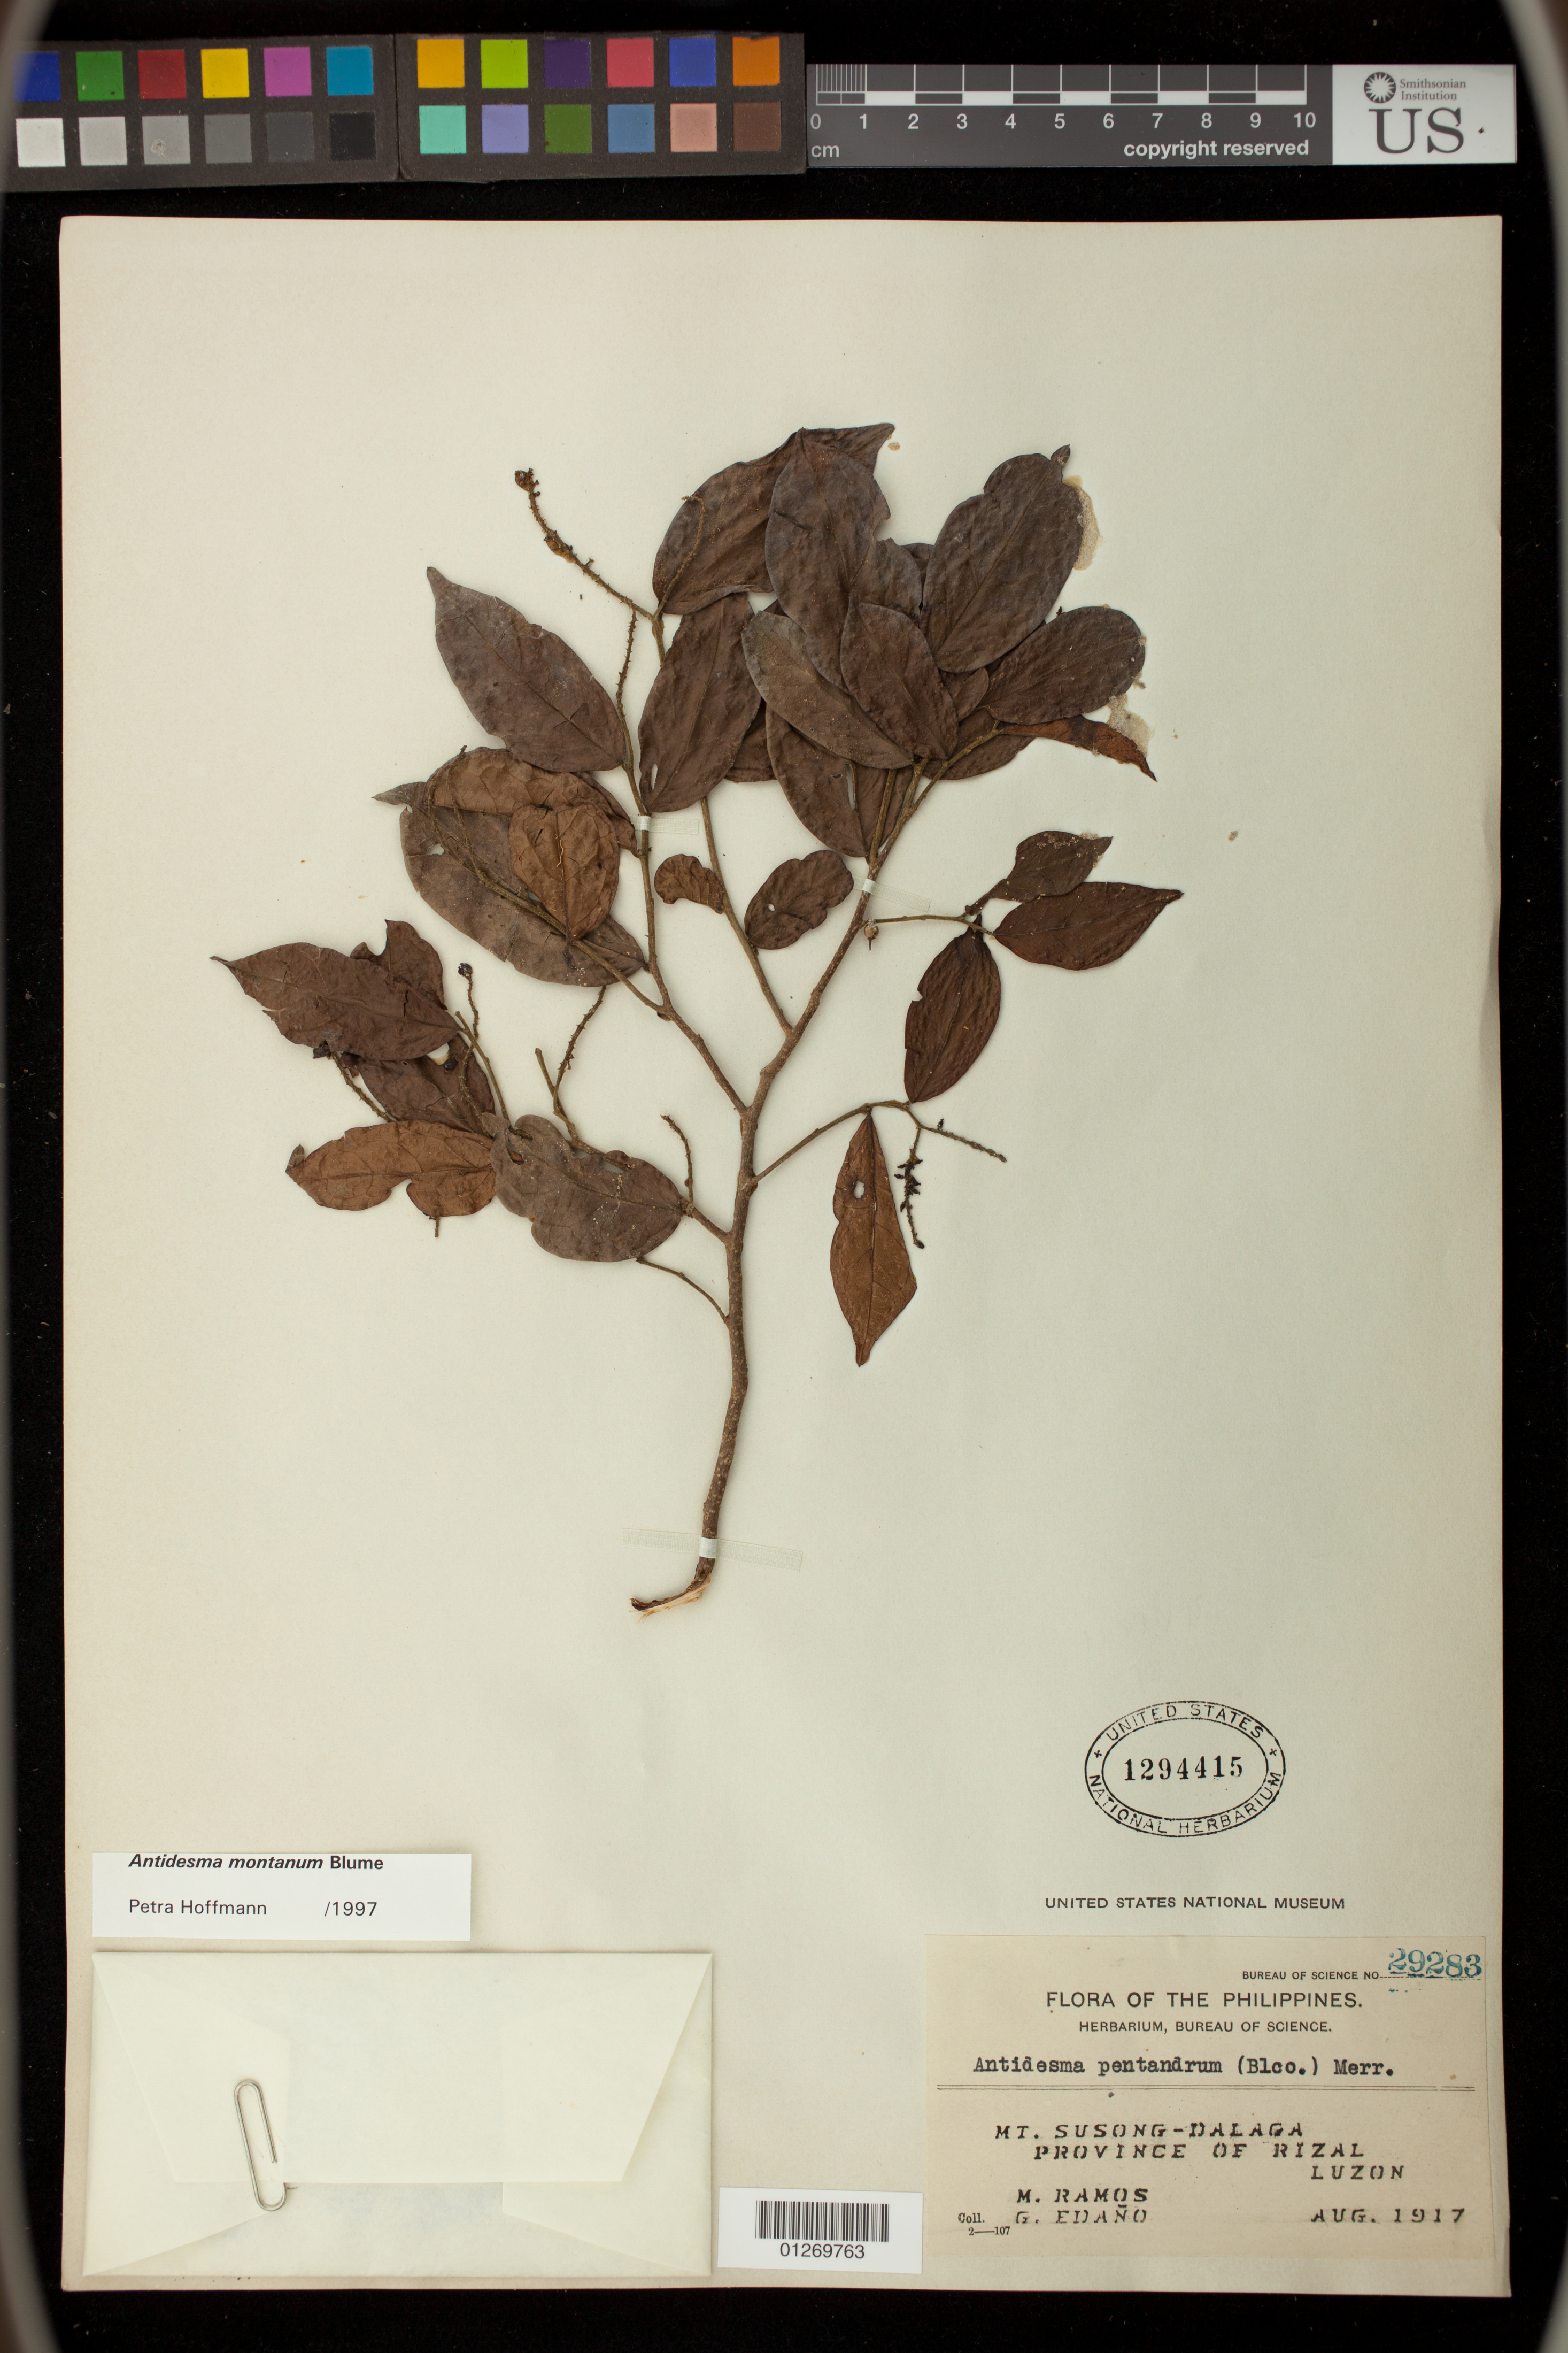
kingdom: Plantae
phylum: Tracheophyta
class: Magnoliopsida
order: Malpighiales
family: Phyllanthaceae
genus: Antidesma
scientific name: Antidesma montanum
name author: Blume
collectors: M. Ramos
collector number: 29283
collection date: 1917-08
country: Philippines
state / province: Central Luzon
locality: Mt. Susong -Dalaga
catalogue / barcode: US 1294415